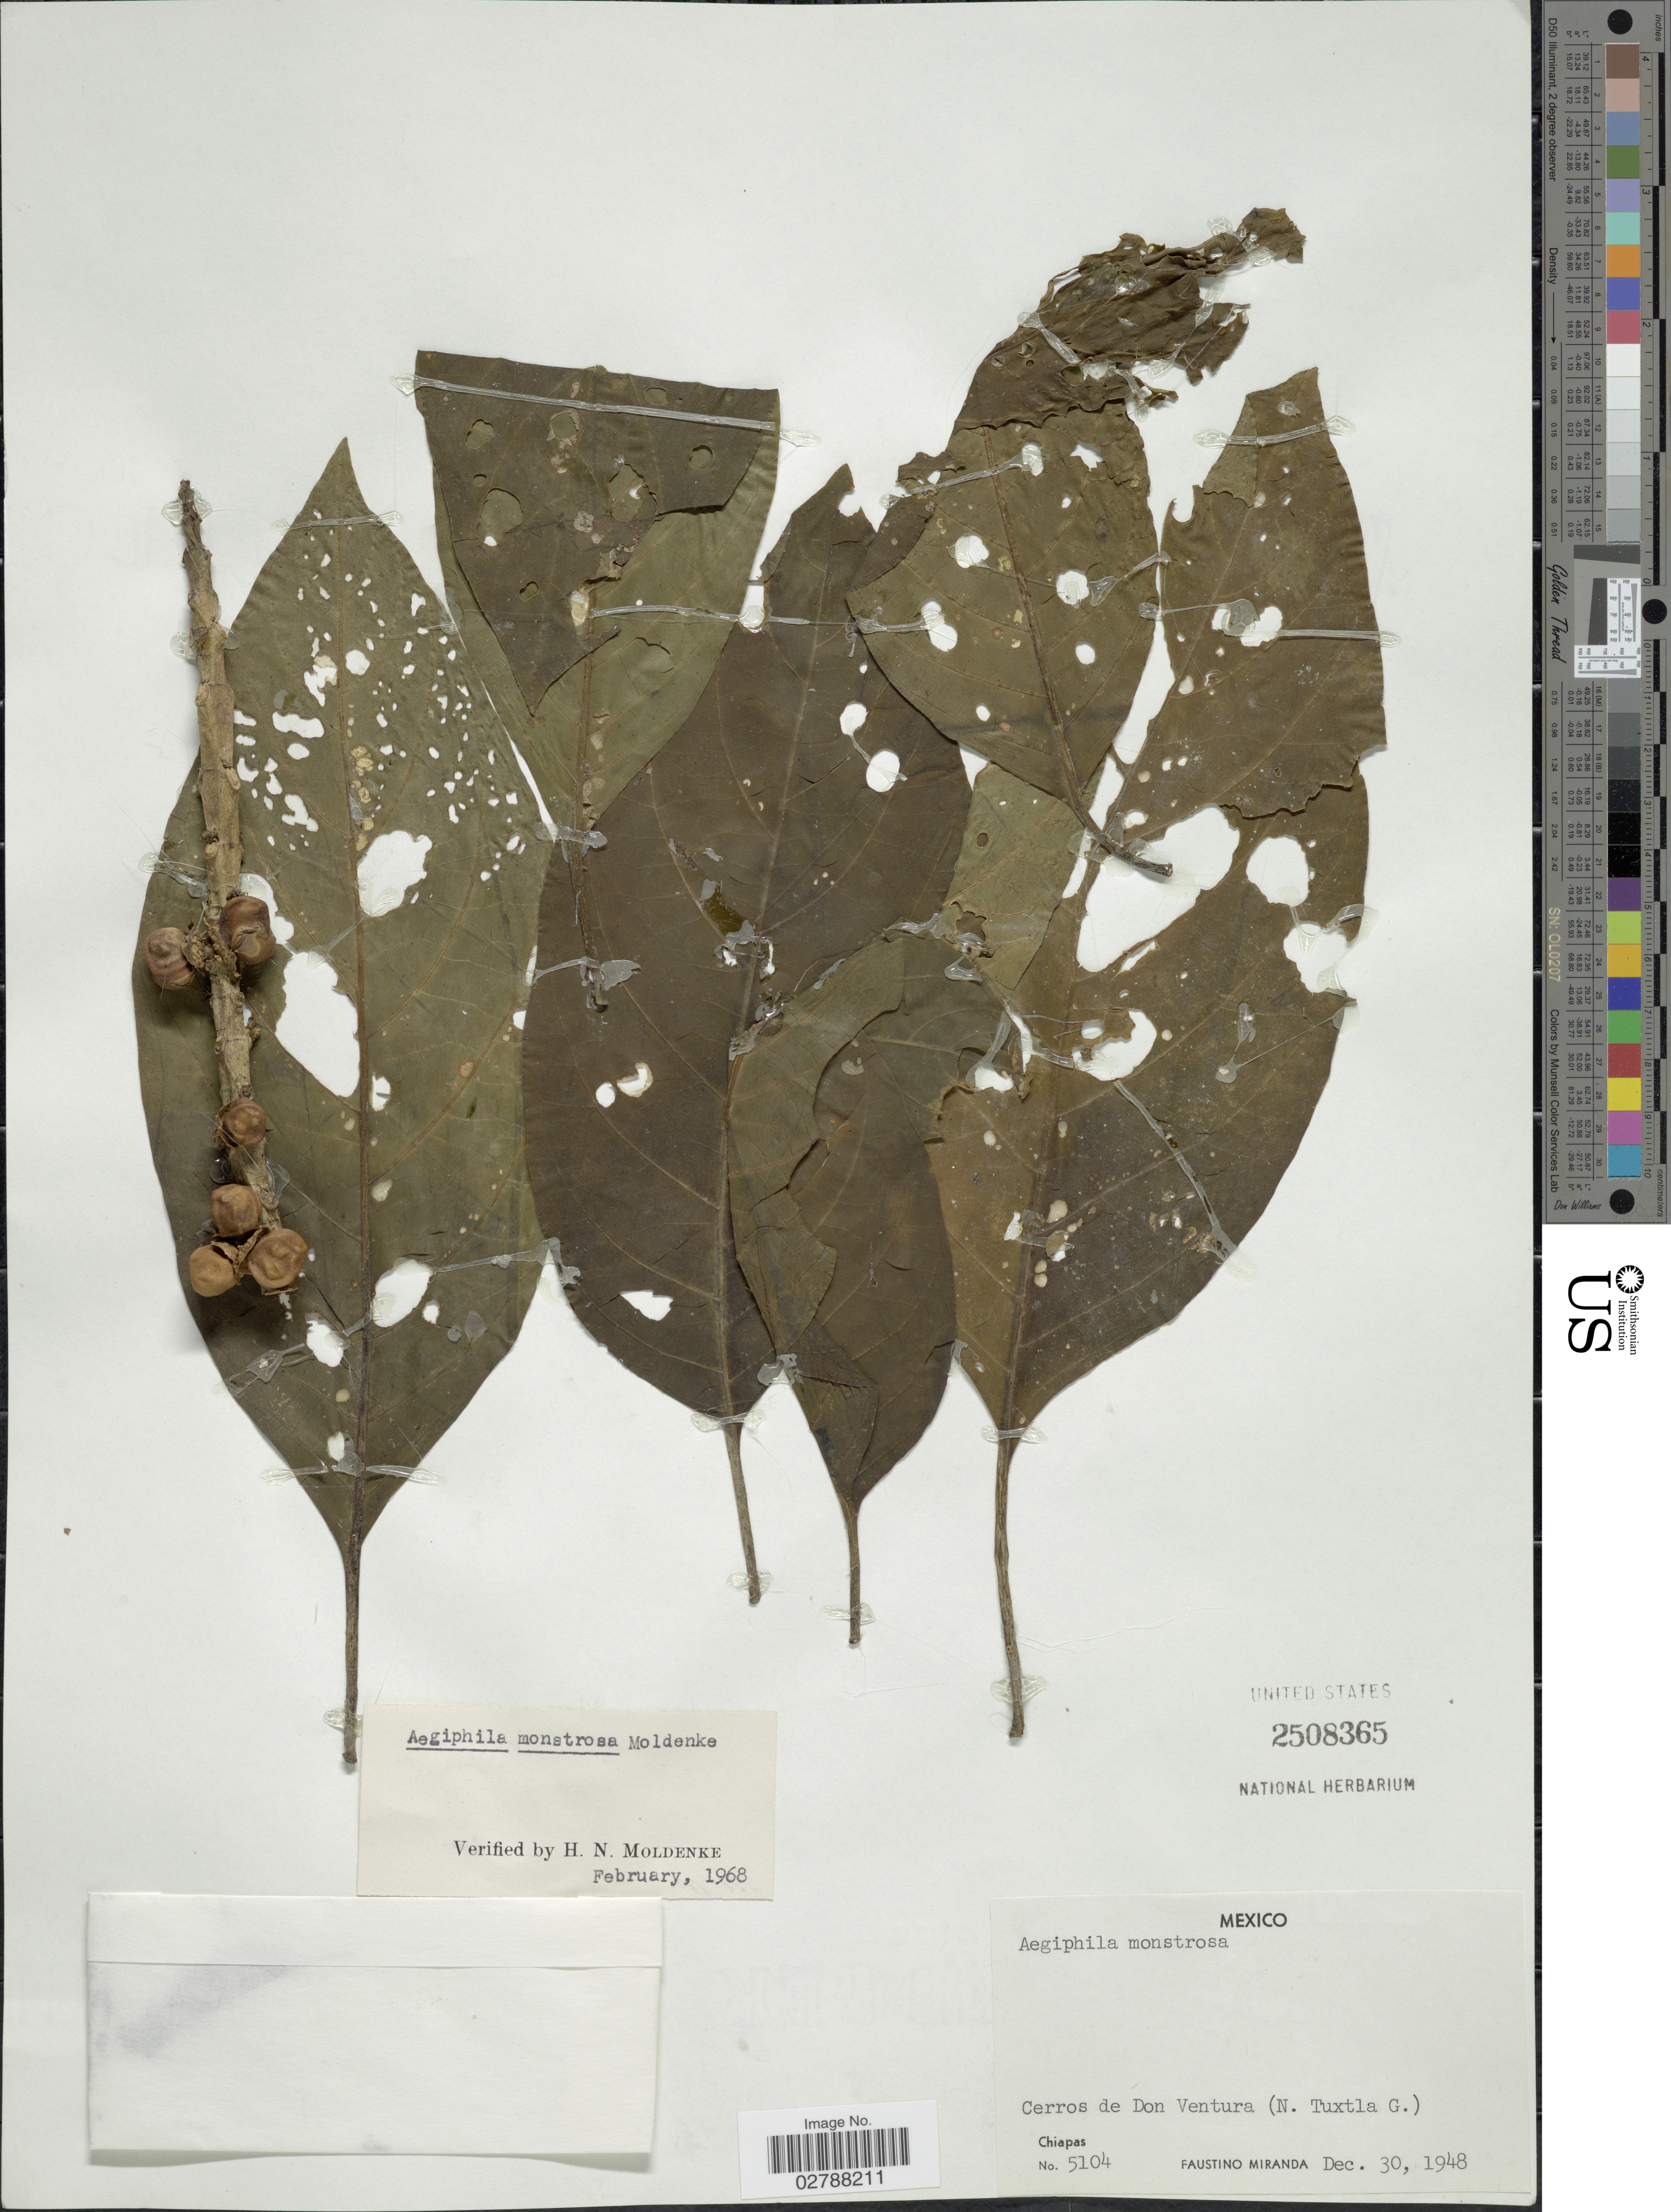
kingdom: Plantae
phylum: Tracheophyta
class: Magnoliopsida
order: Lamiales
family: Lamiaceae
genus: Aegiphila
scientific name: Aegiphila monstrosa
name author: Kunth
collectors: F. Miranda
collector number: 5104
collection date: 1948-12-30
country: Mexico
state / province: Chiapas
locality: Cerros de Don Ventura (N. Tuxtla G.)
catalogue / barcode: US 2508365